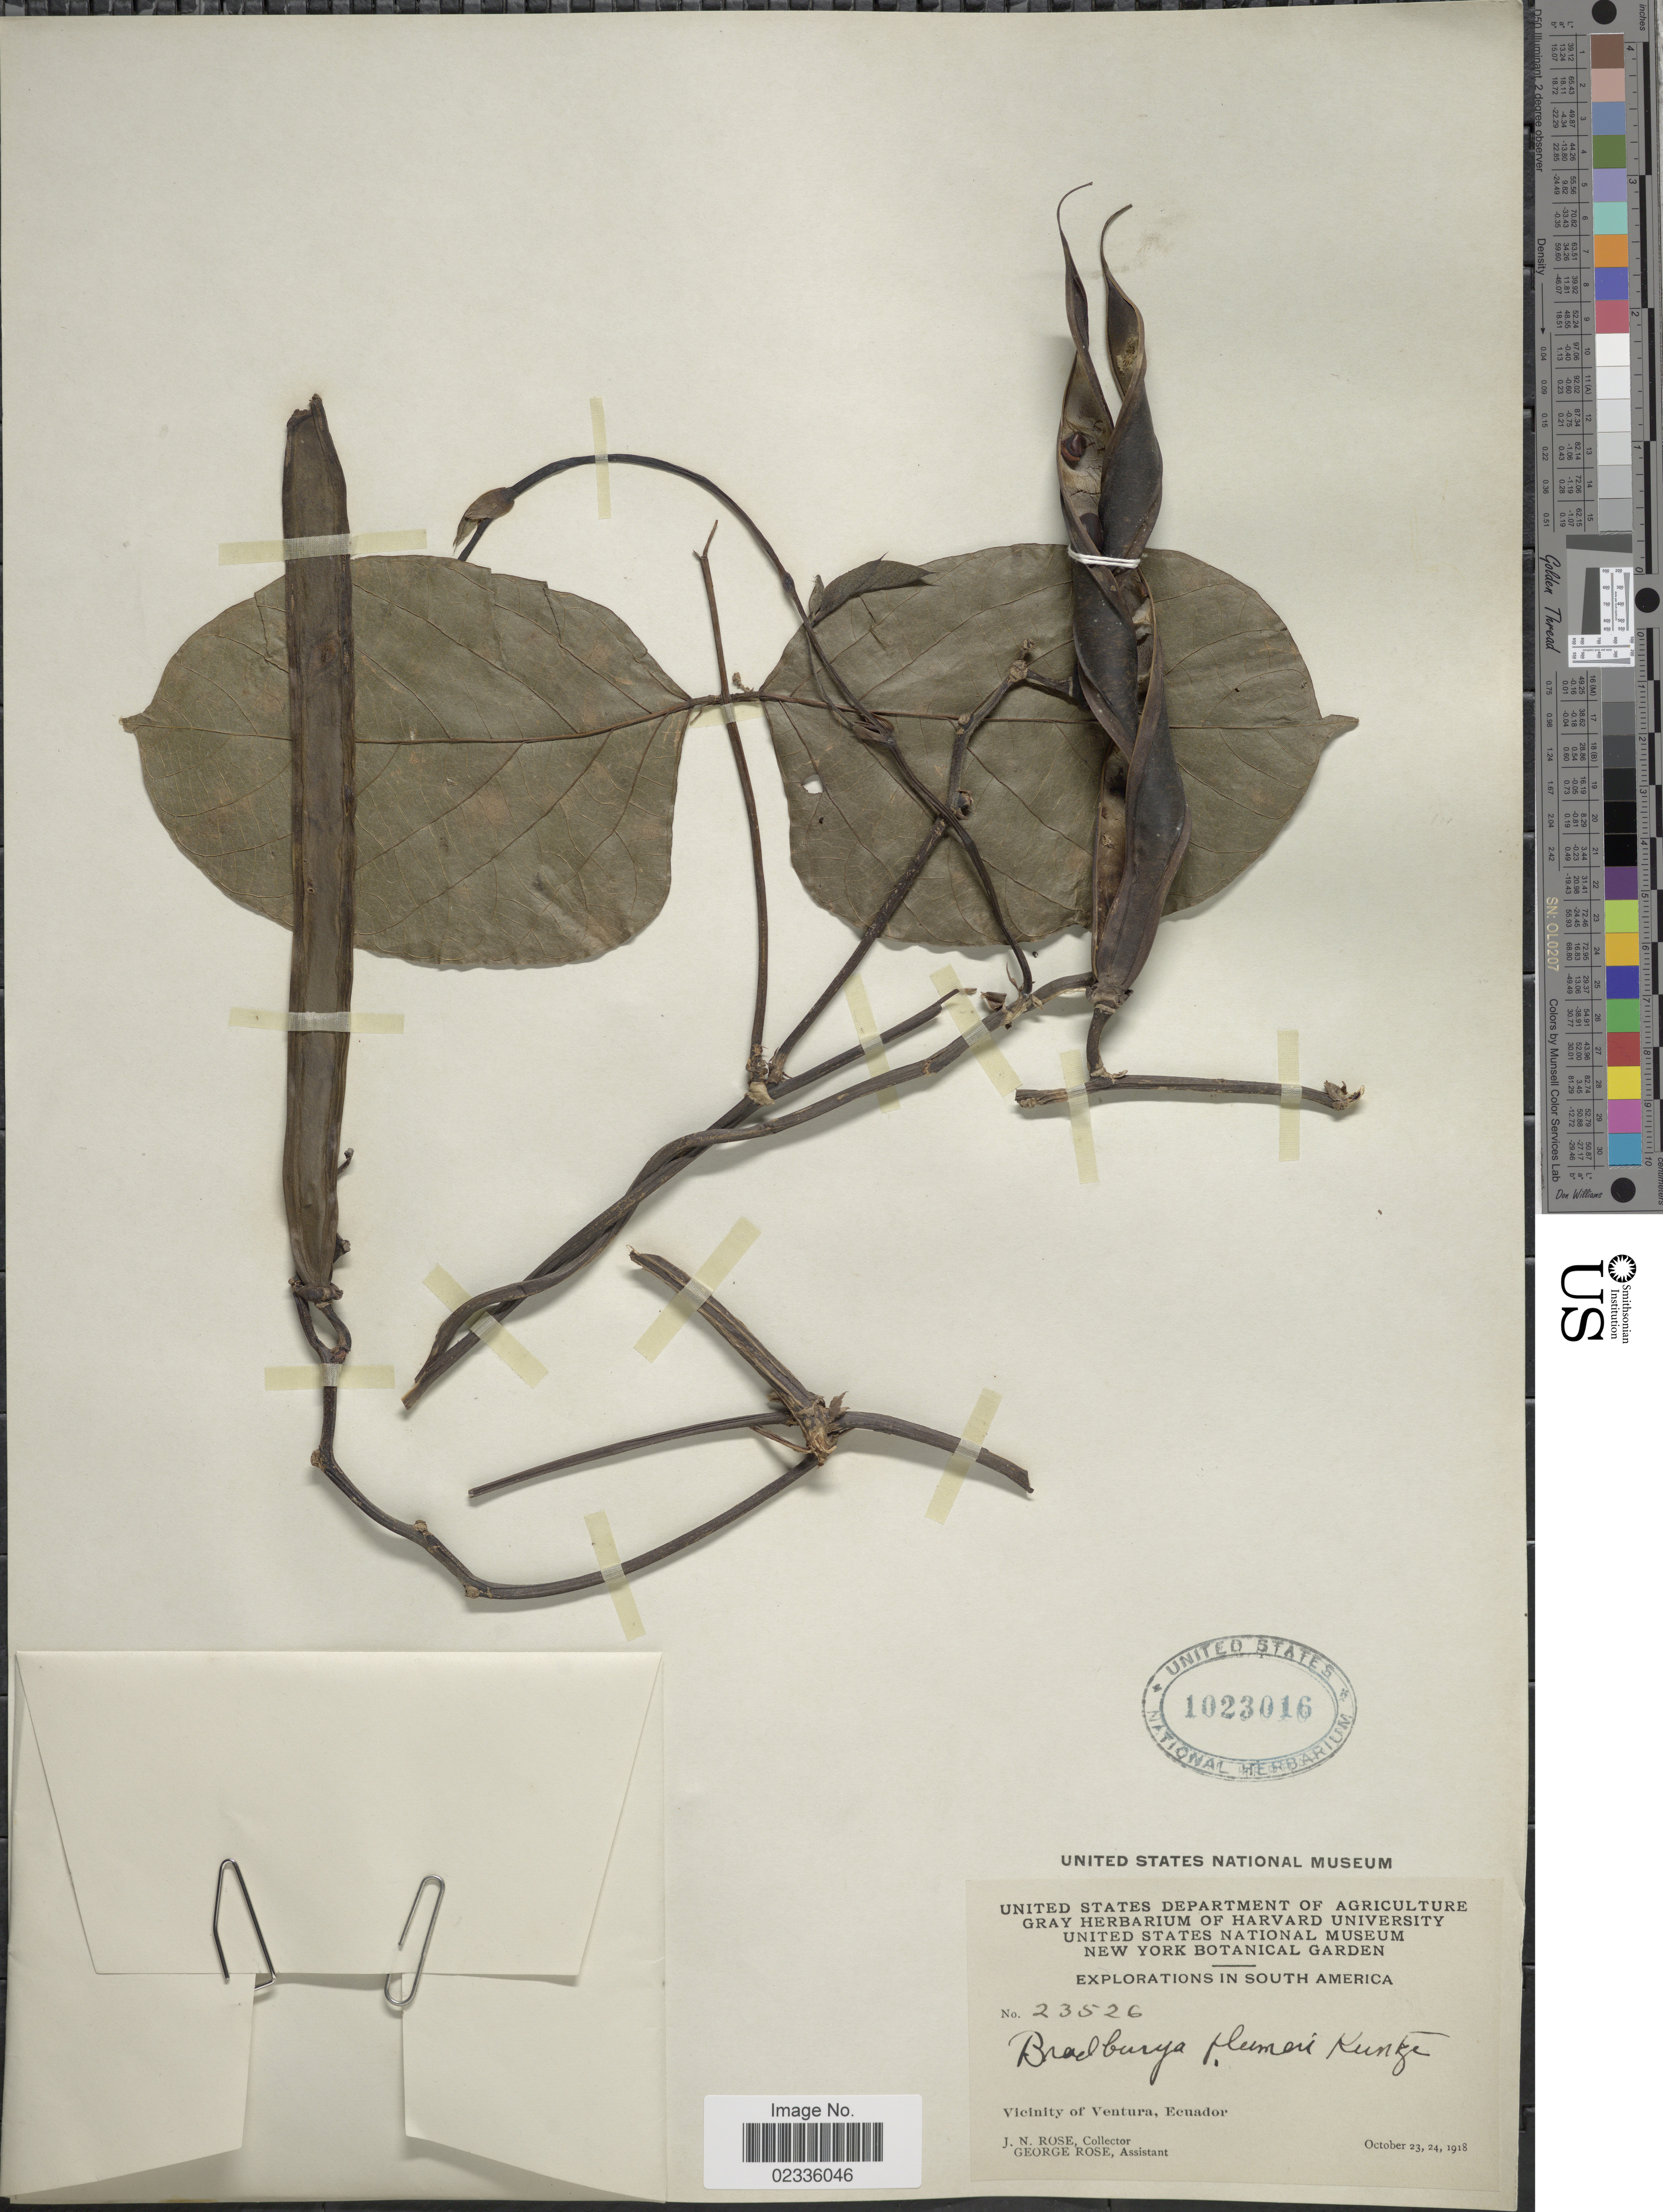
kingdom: Plantae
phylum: Tracheophyta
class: Magnoliopsida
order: Fabales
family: Fabaceae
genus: Centrosema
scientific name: Centrosema plumieri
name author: (Turpin ex Pers.) Benth.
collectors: J. N. Rose & G. Rose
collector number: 23526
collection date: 1918-10-23/1918-10-24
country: Ecuador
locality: Vicinity of Ventura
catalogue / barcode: US 1023016